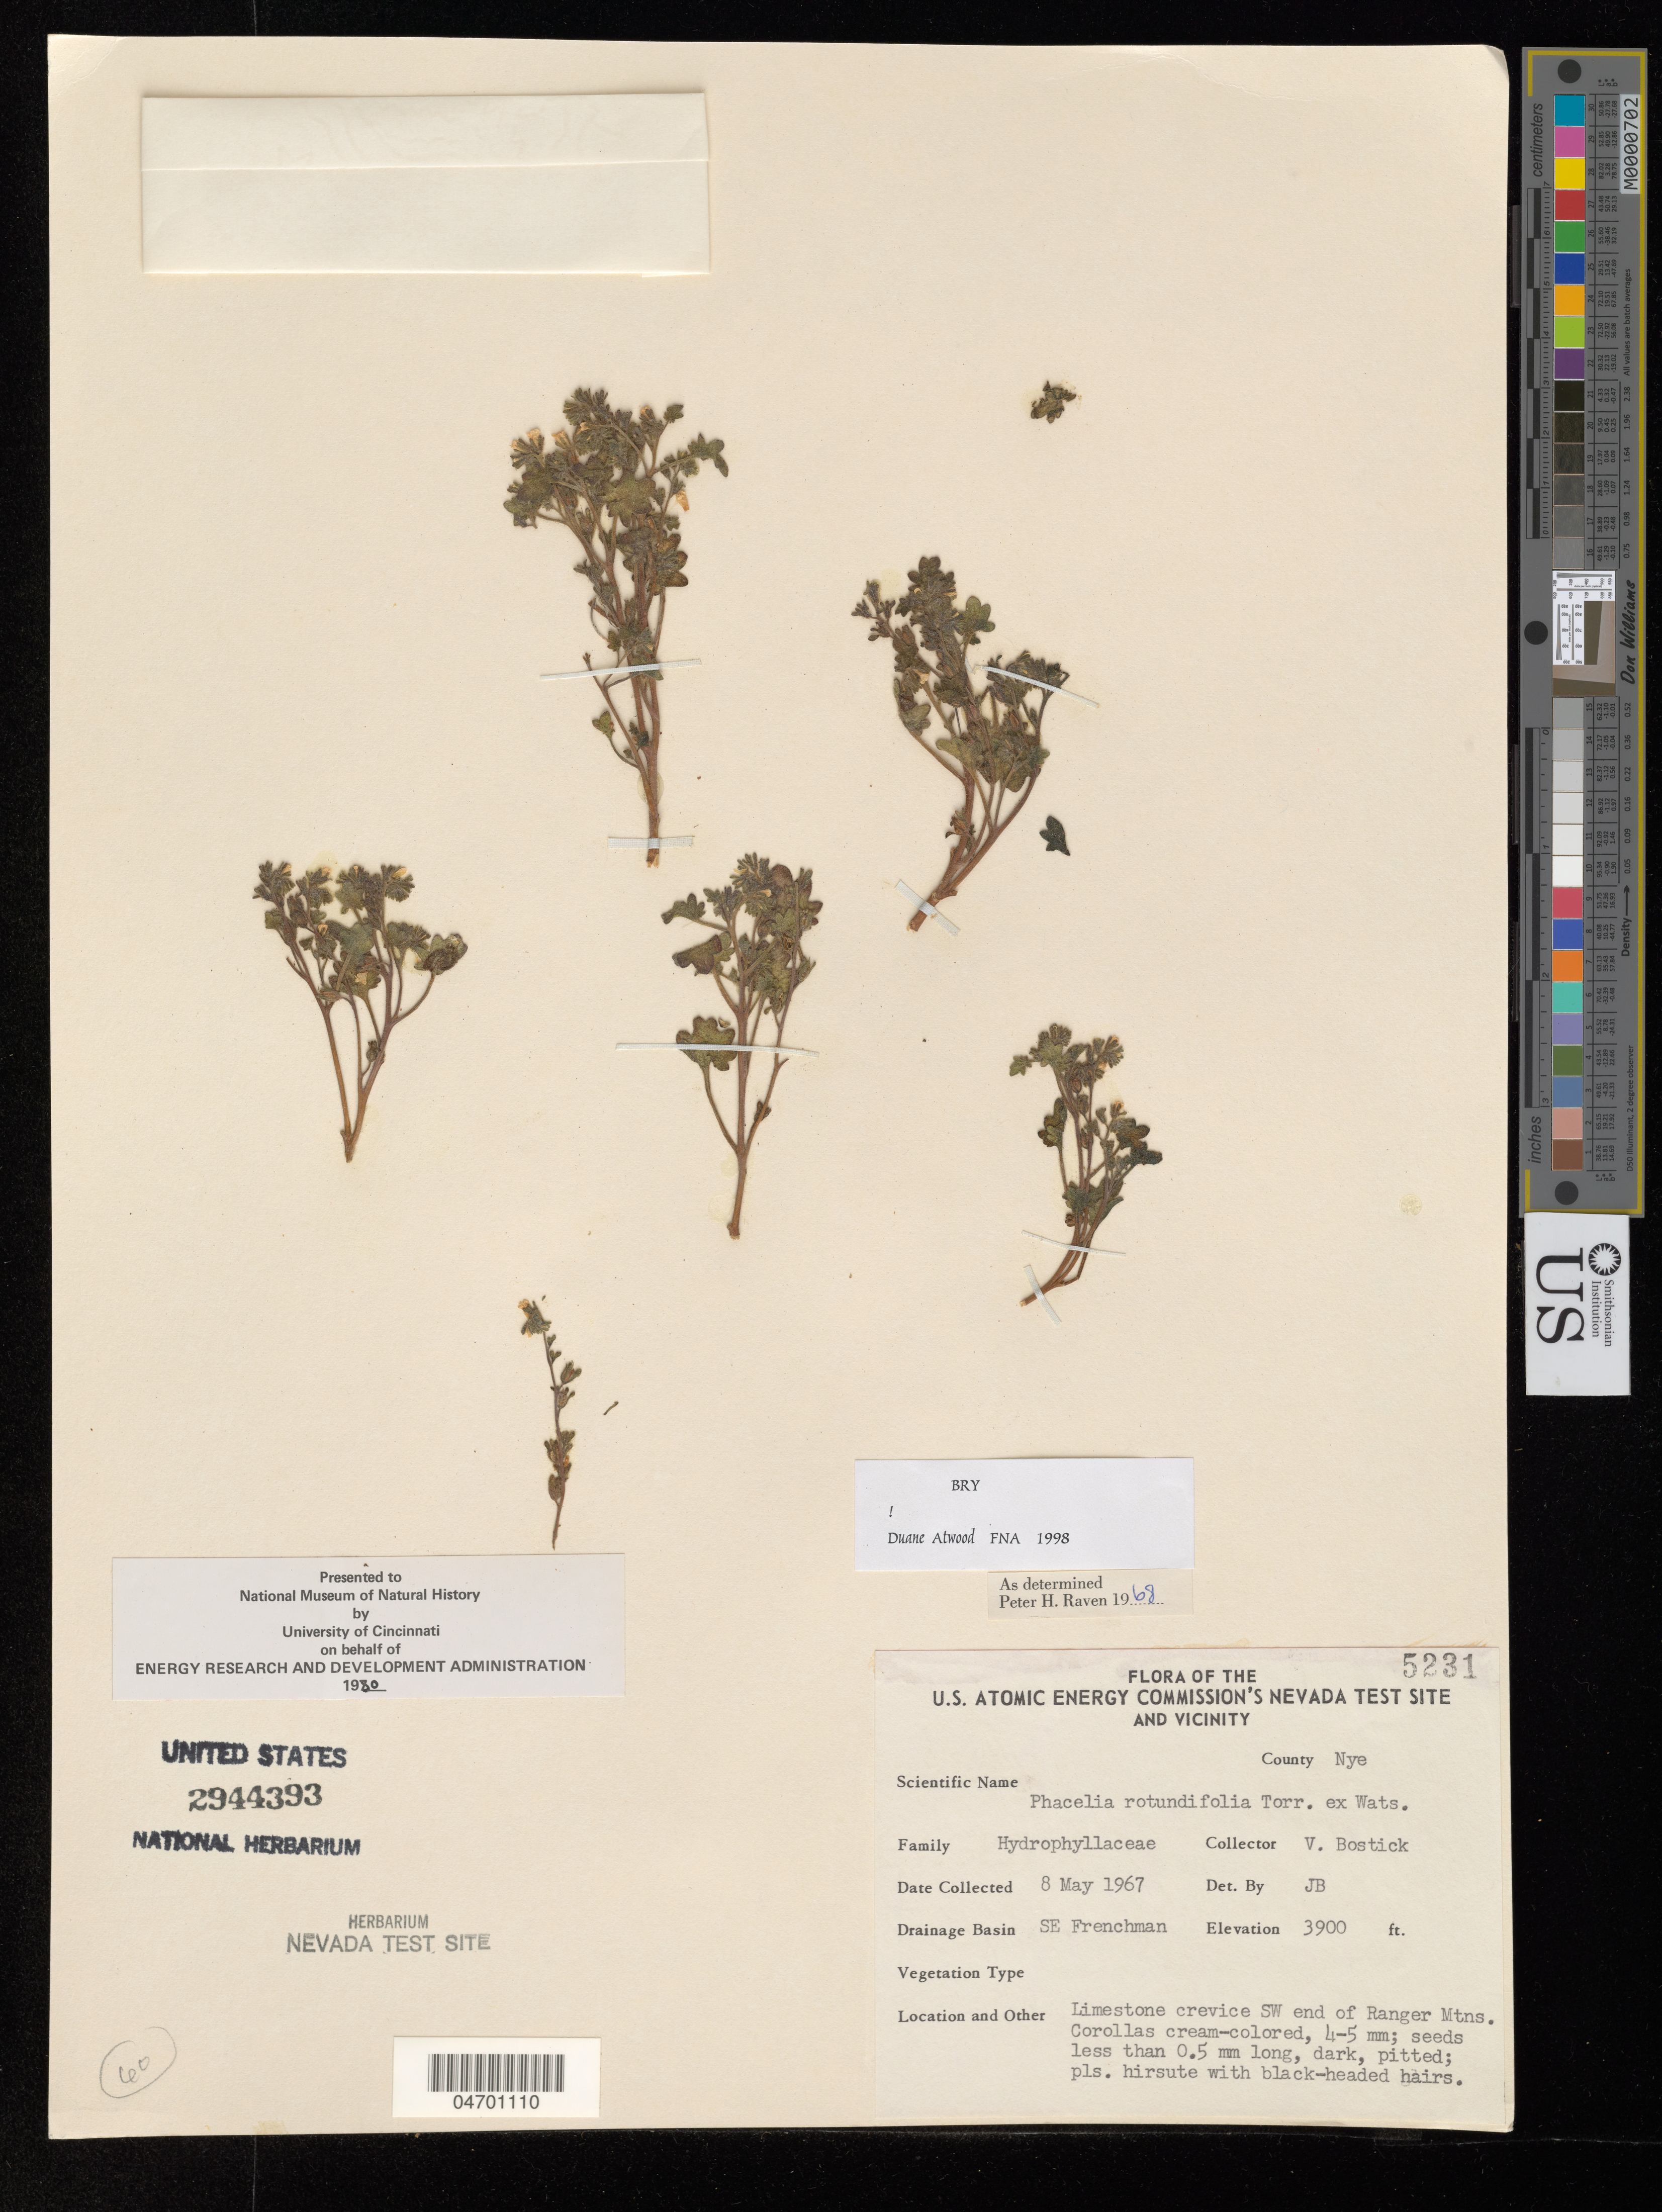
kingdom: Plantae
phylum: Tracheophyta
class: Magnoliopsida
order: Boraginales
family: Hydrophyllaceae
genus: Phacelia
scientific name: Phacelia rotundifolia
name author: Torr. ex S. Watson in C. King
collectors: V. Bostick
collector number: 5231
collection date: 1967-05-08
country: United States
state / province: Nevada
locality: U.S. Atomic Energy Commission's Nevada Test Site and Vicinity. County Nye. Drainage Basin SE Frenchman. Limestone crevice SW end of Ranger Mtns.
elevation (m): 1189